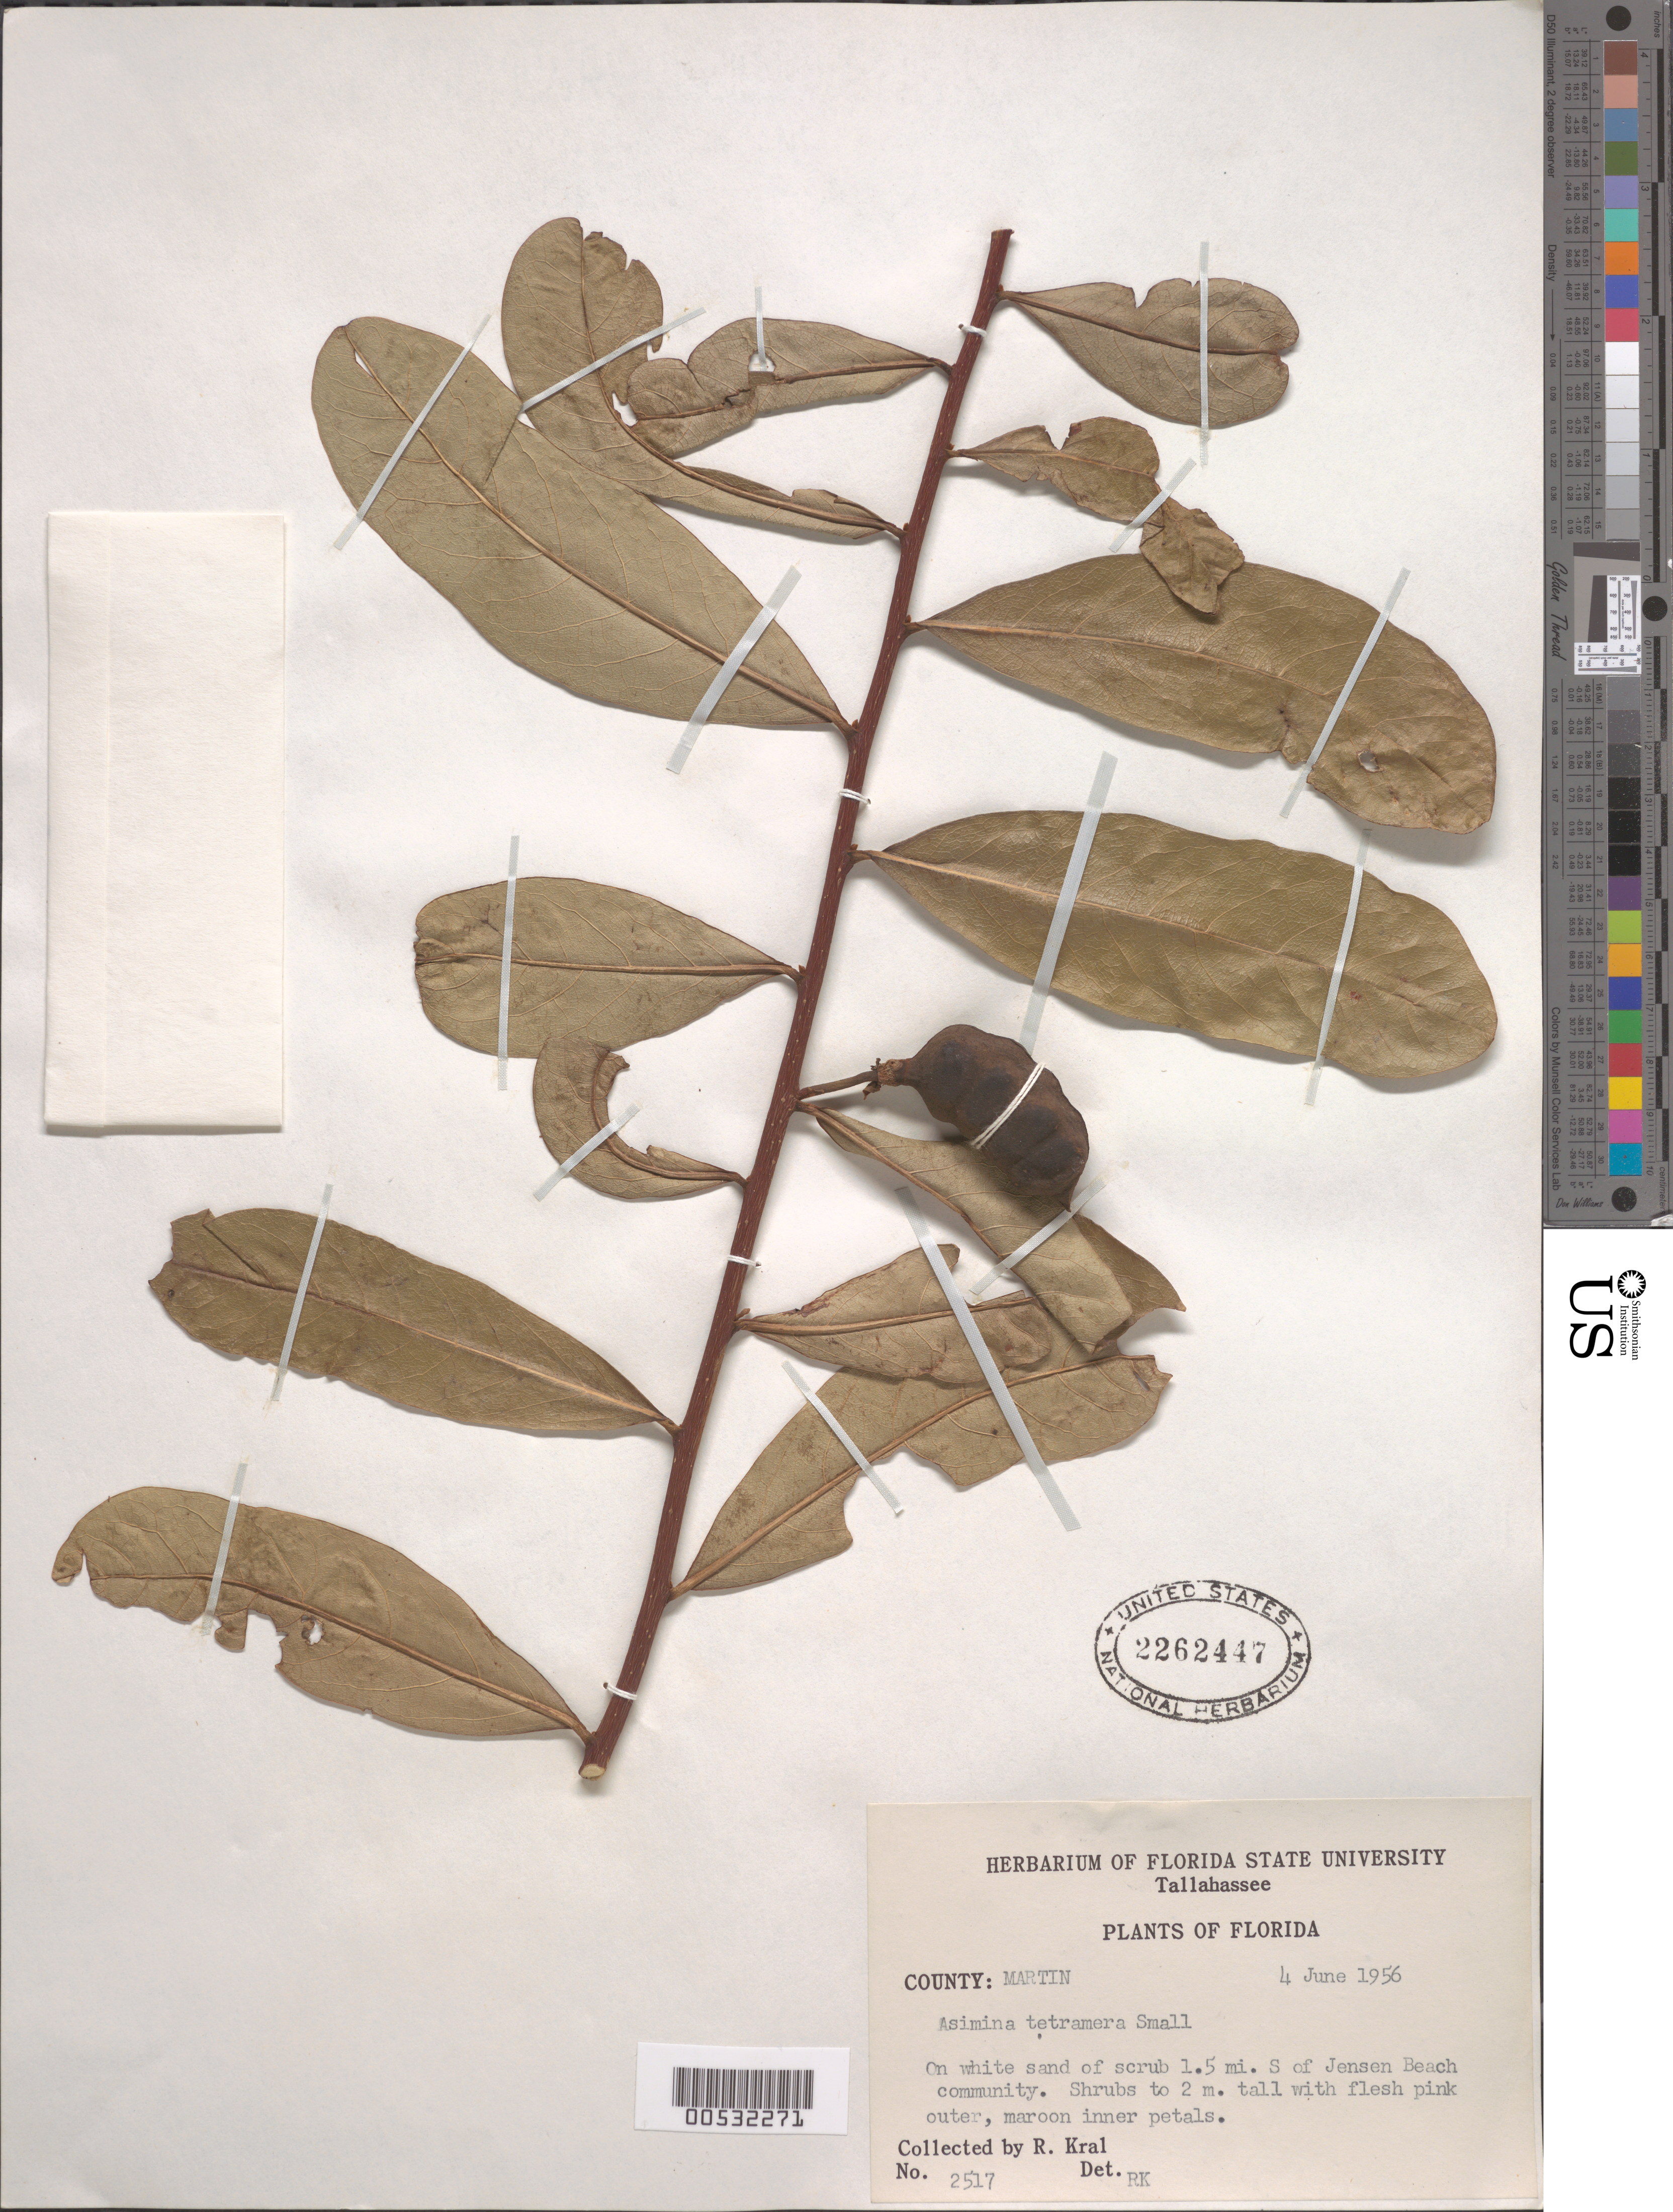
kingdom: Plantae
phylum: Tracheophyta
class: Magnoliopsida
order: Magnoliales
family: Annonaceae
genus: Asimina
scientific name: Asimina tetramera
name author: Small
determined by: Kral, Robert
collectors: R. Kral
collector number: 2517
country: United States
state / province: Florida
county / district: Martin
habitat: On white sand of scrub.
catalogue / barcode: US 2262447